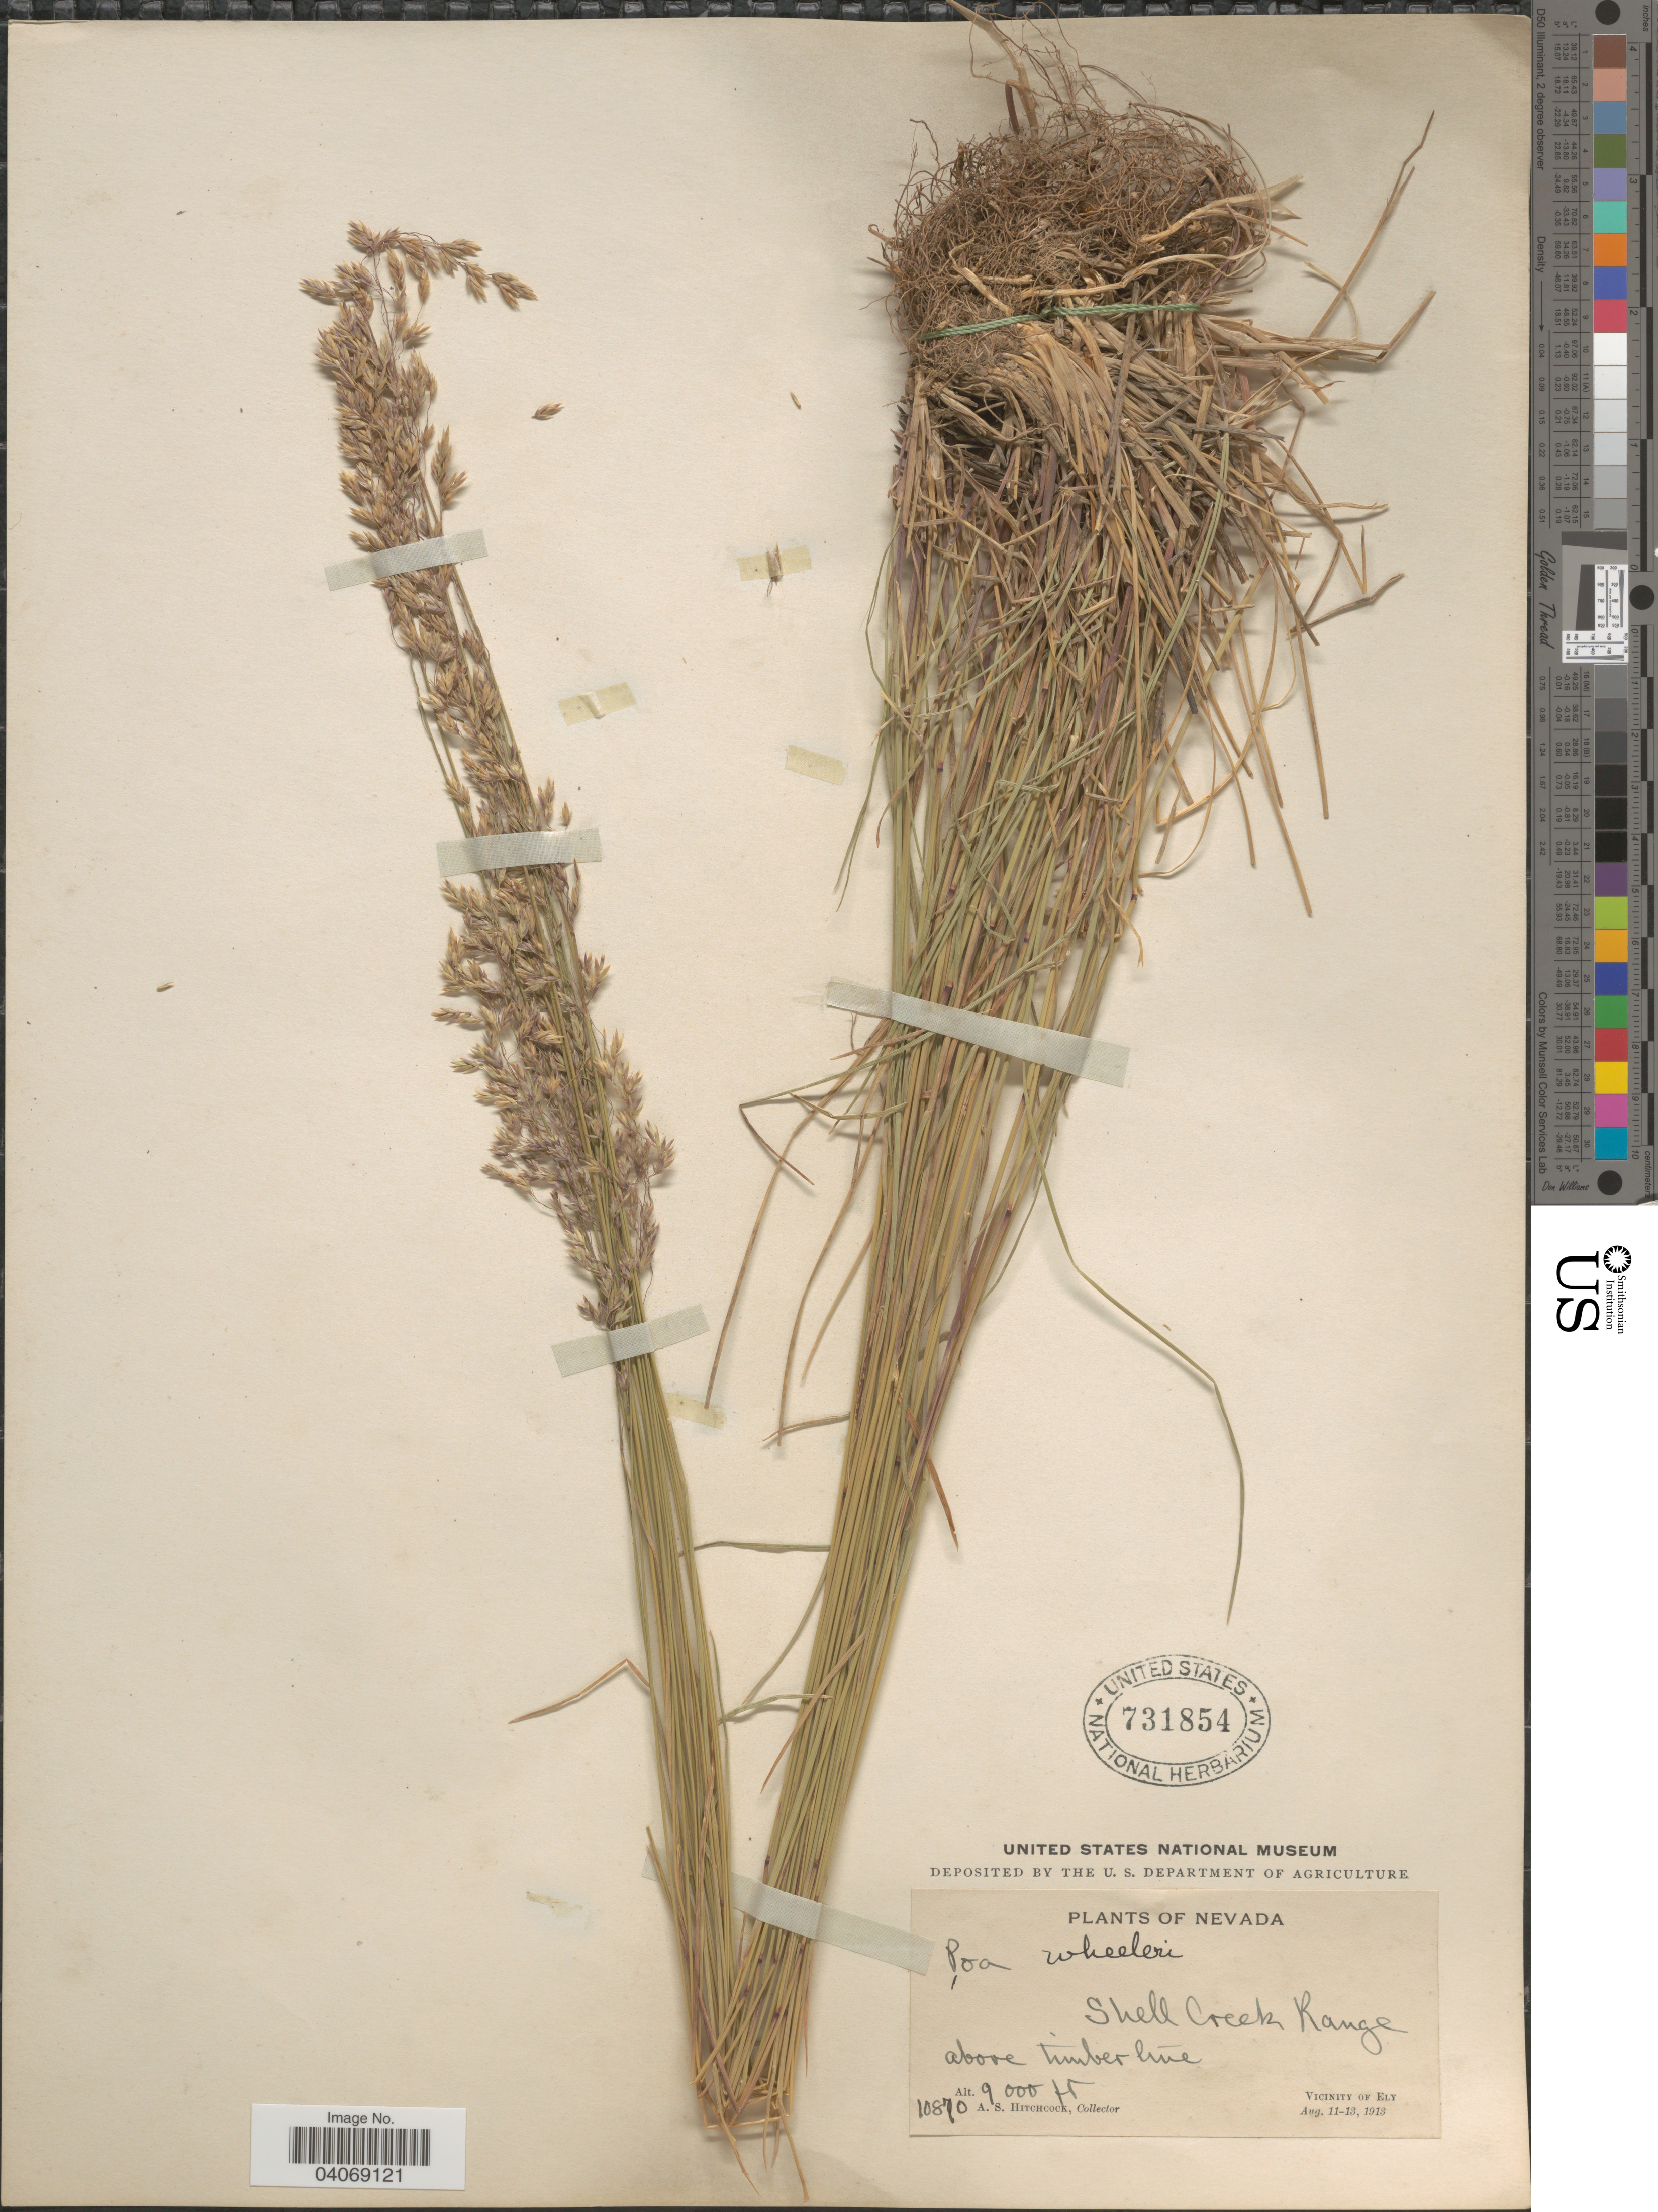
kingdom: Plantae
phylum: Tracheophyta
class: Liliopsida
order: Poales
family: Poaceae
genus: Poa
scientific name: Poa wheeleri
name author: Vasey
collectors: A. S. Hitchcock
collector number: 10870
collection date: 1913-08-11/1913-08-13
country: United States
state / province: Nevada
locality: Shell Creek Range. Above timber line. Vicinity of Ely.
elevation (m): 2743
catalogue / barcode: US 731854